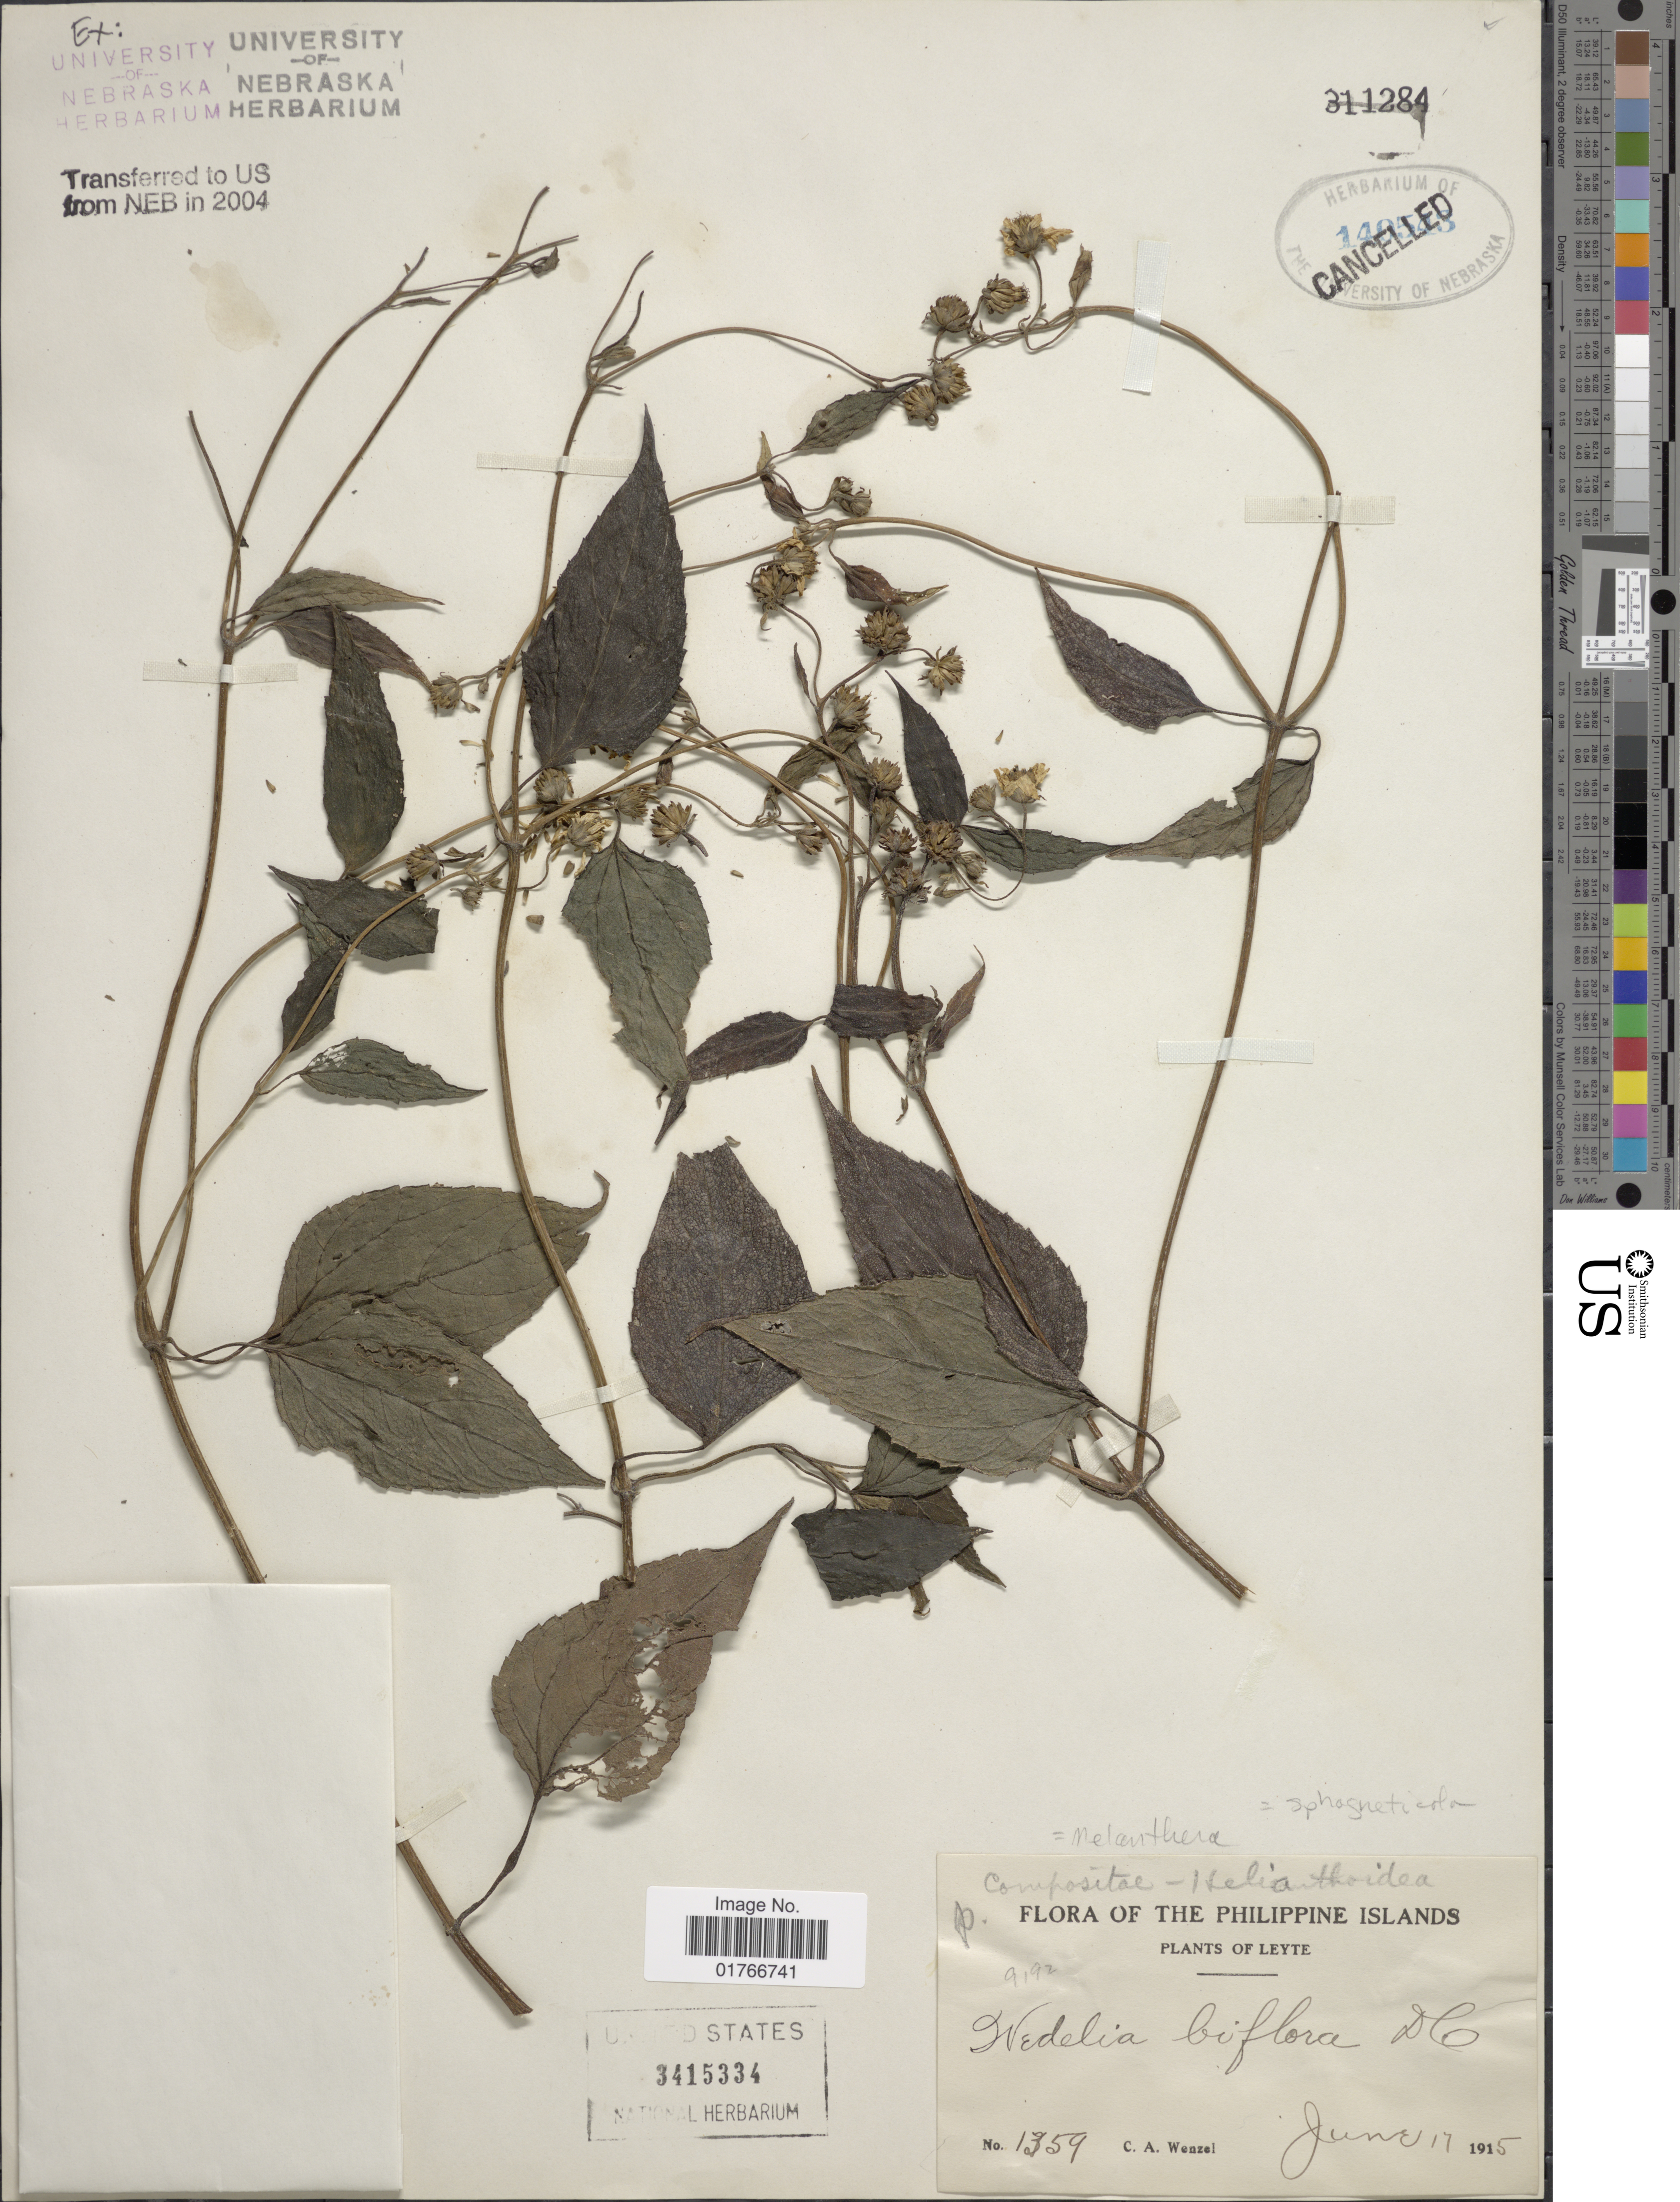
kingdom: Plantae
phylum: Tracheophyta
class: Magnoliopsida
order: Asterales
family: Asteraceae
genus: Sphagneticola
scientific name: Sphagneticola sp.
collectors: C. Wenzel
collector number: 1359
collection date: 1915-06-17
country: Philippines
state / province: Eastern Visayas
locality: Philippine Islands, Leyte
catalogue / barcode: US 3415334